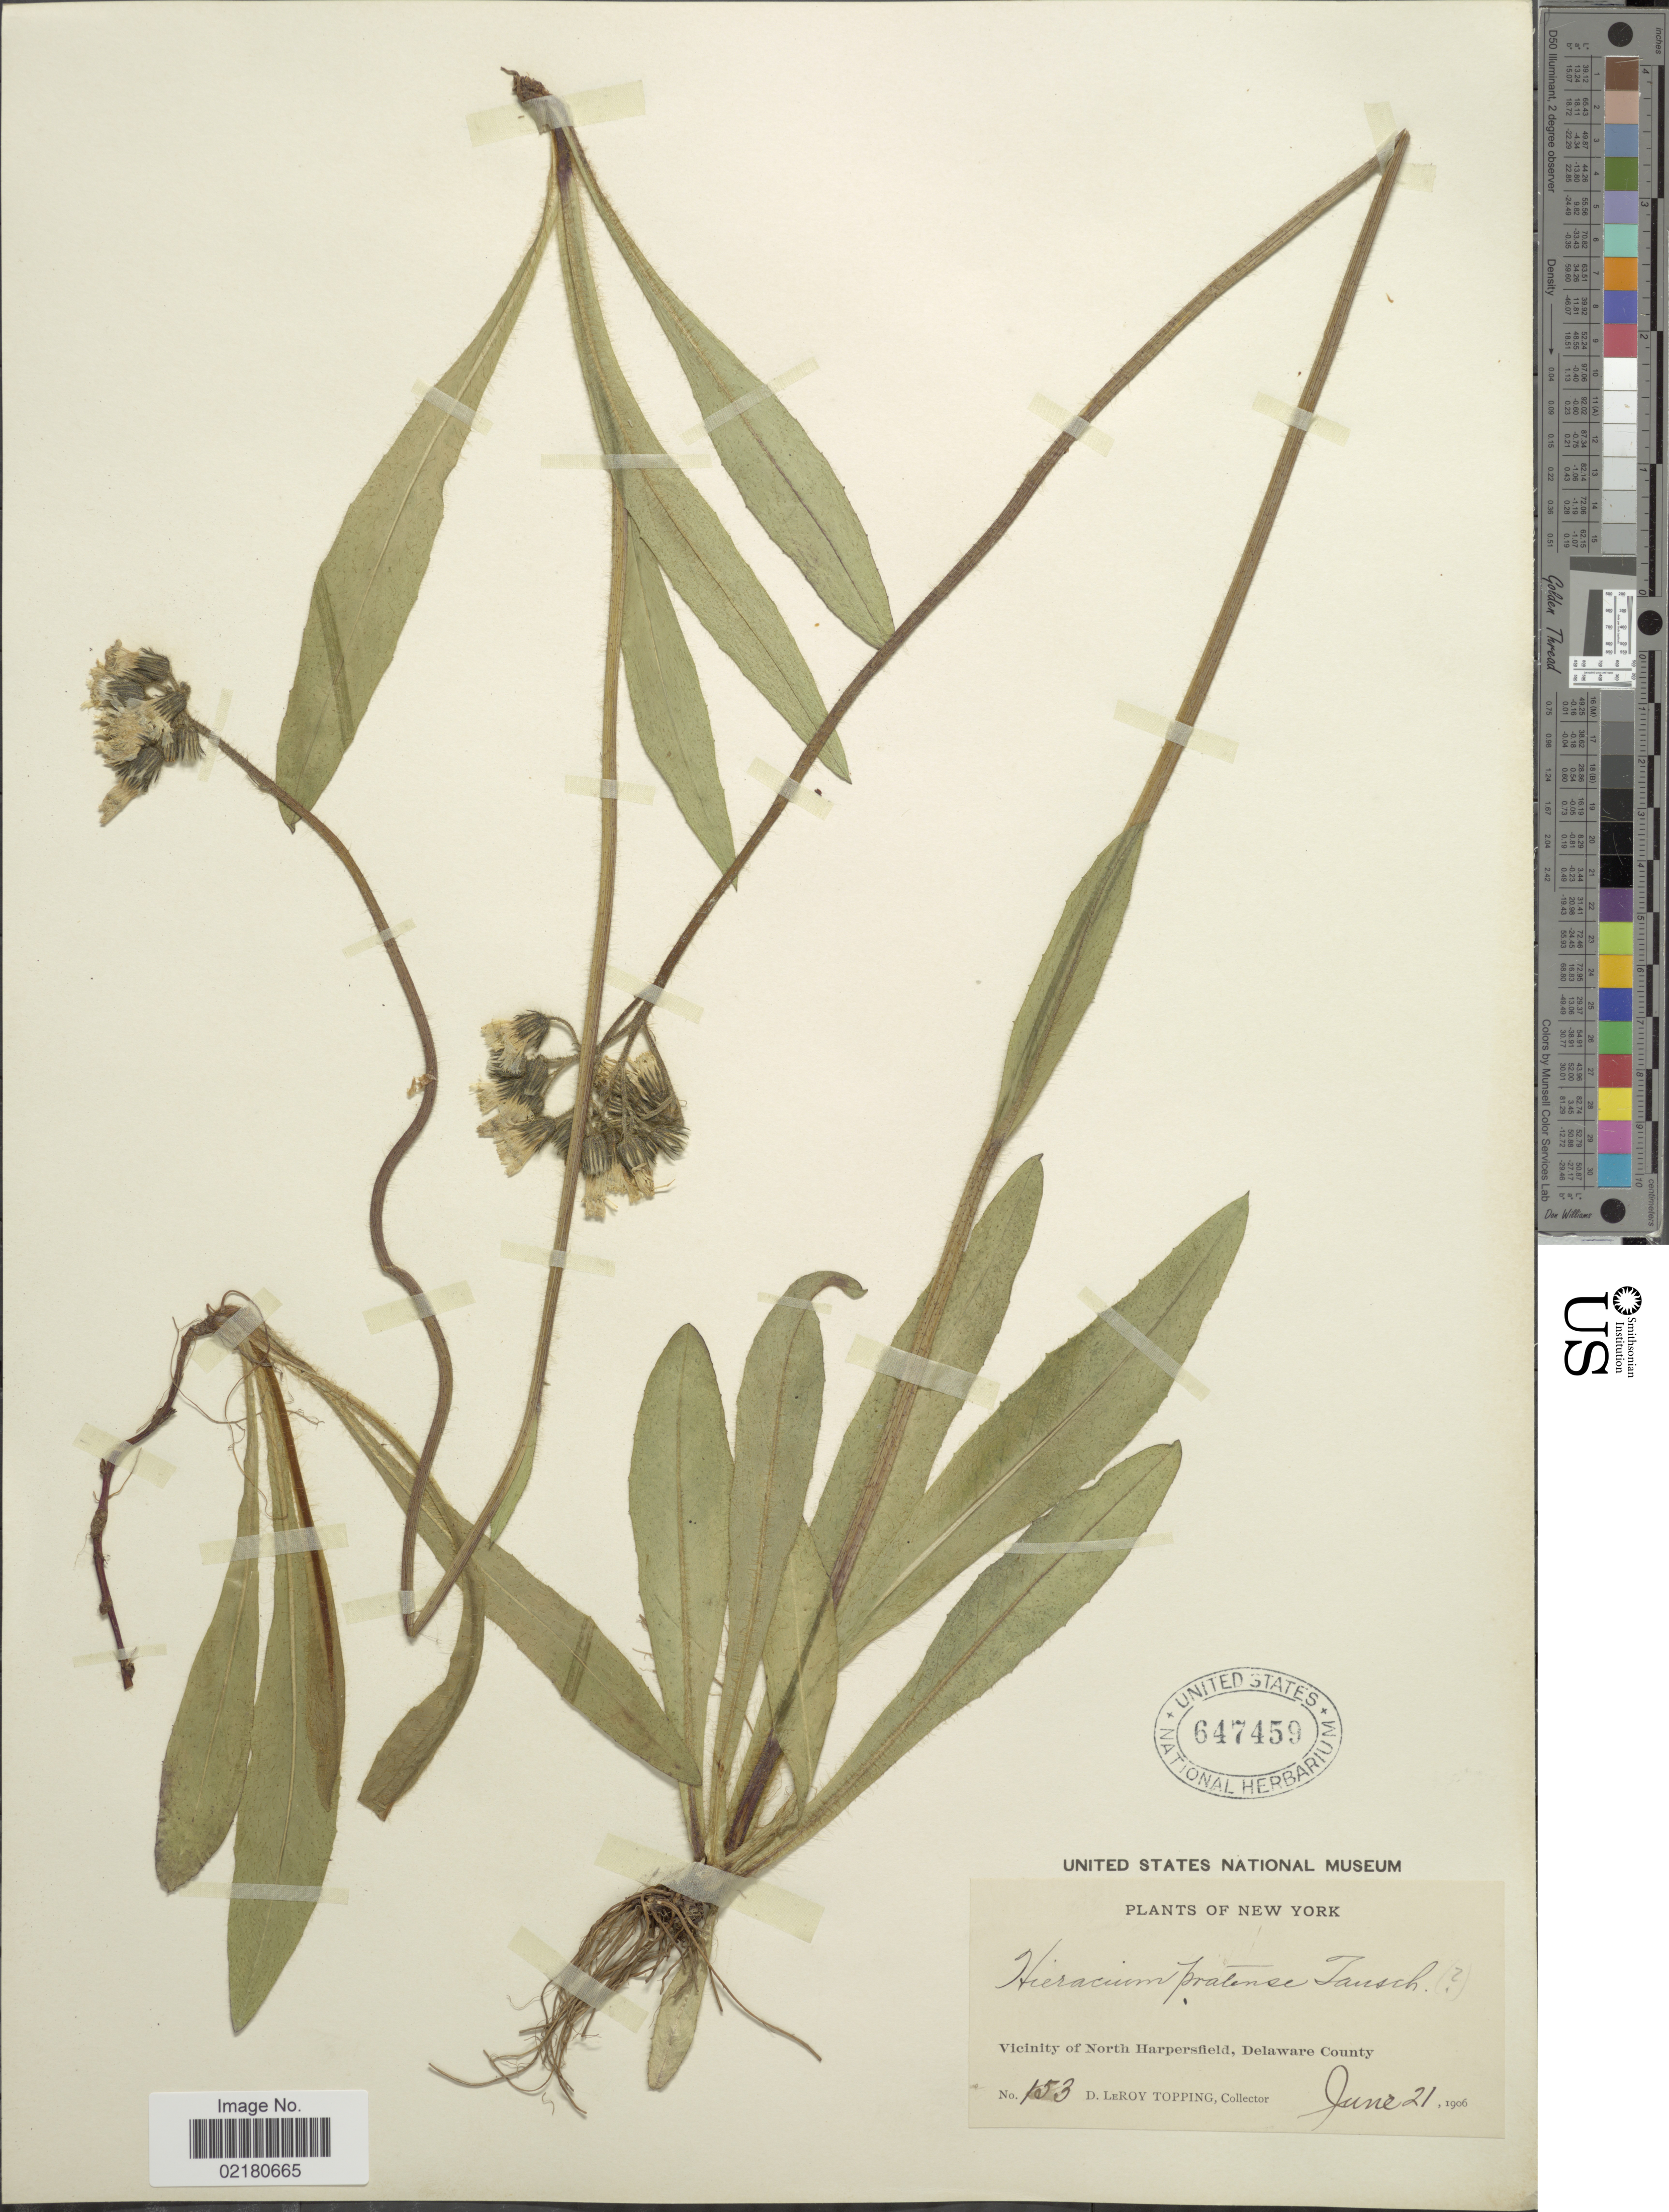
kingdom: Plantae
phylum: Tracheophyta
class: Magnoliopsida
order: Asterales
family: Asteraceae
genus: Pilosella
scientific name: Pilosella caespitosa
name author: (Dumort.) P. D. Sell & C. West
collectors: D. L. Topping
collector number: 153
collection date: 1906-06-21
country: United States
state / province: Delaware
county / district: Delaware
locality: Vicinity of North Harpersfield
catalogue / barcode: US 647459